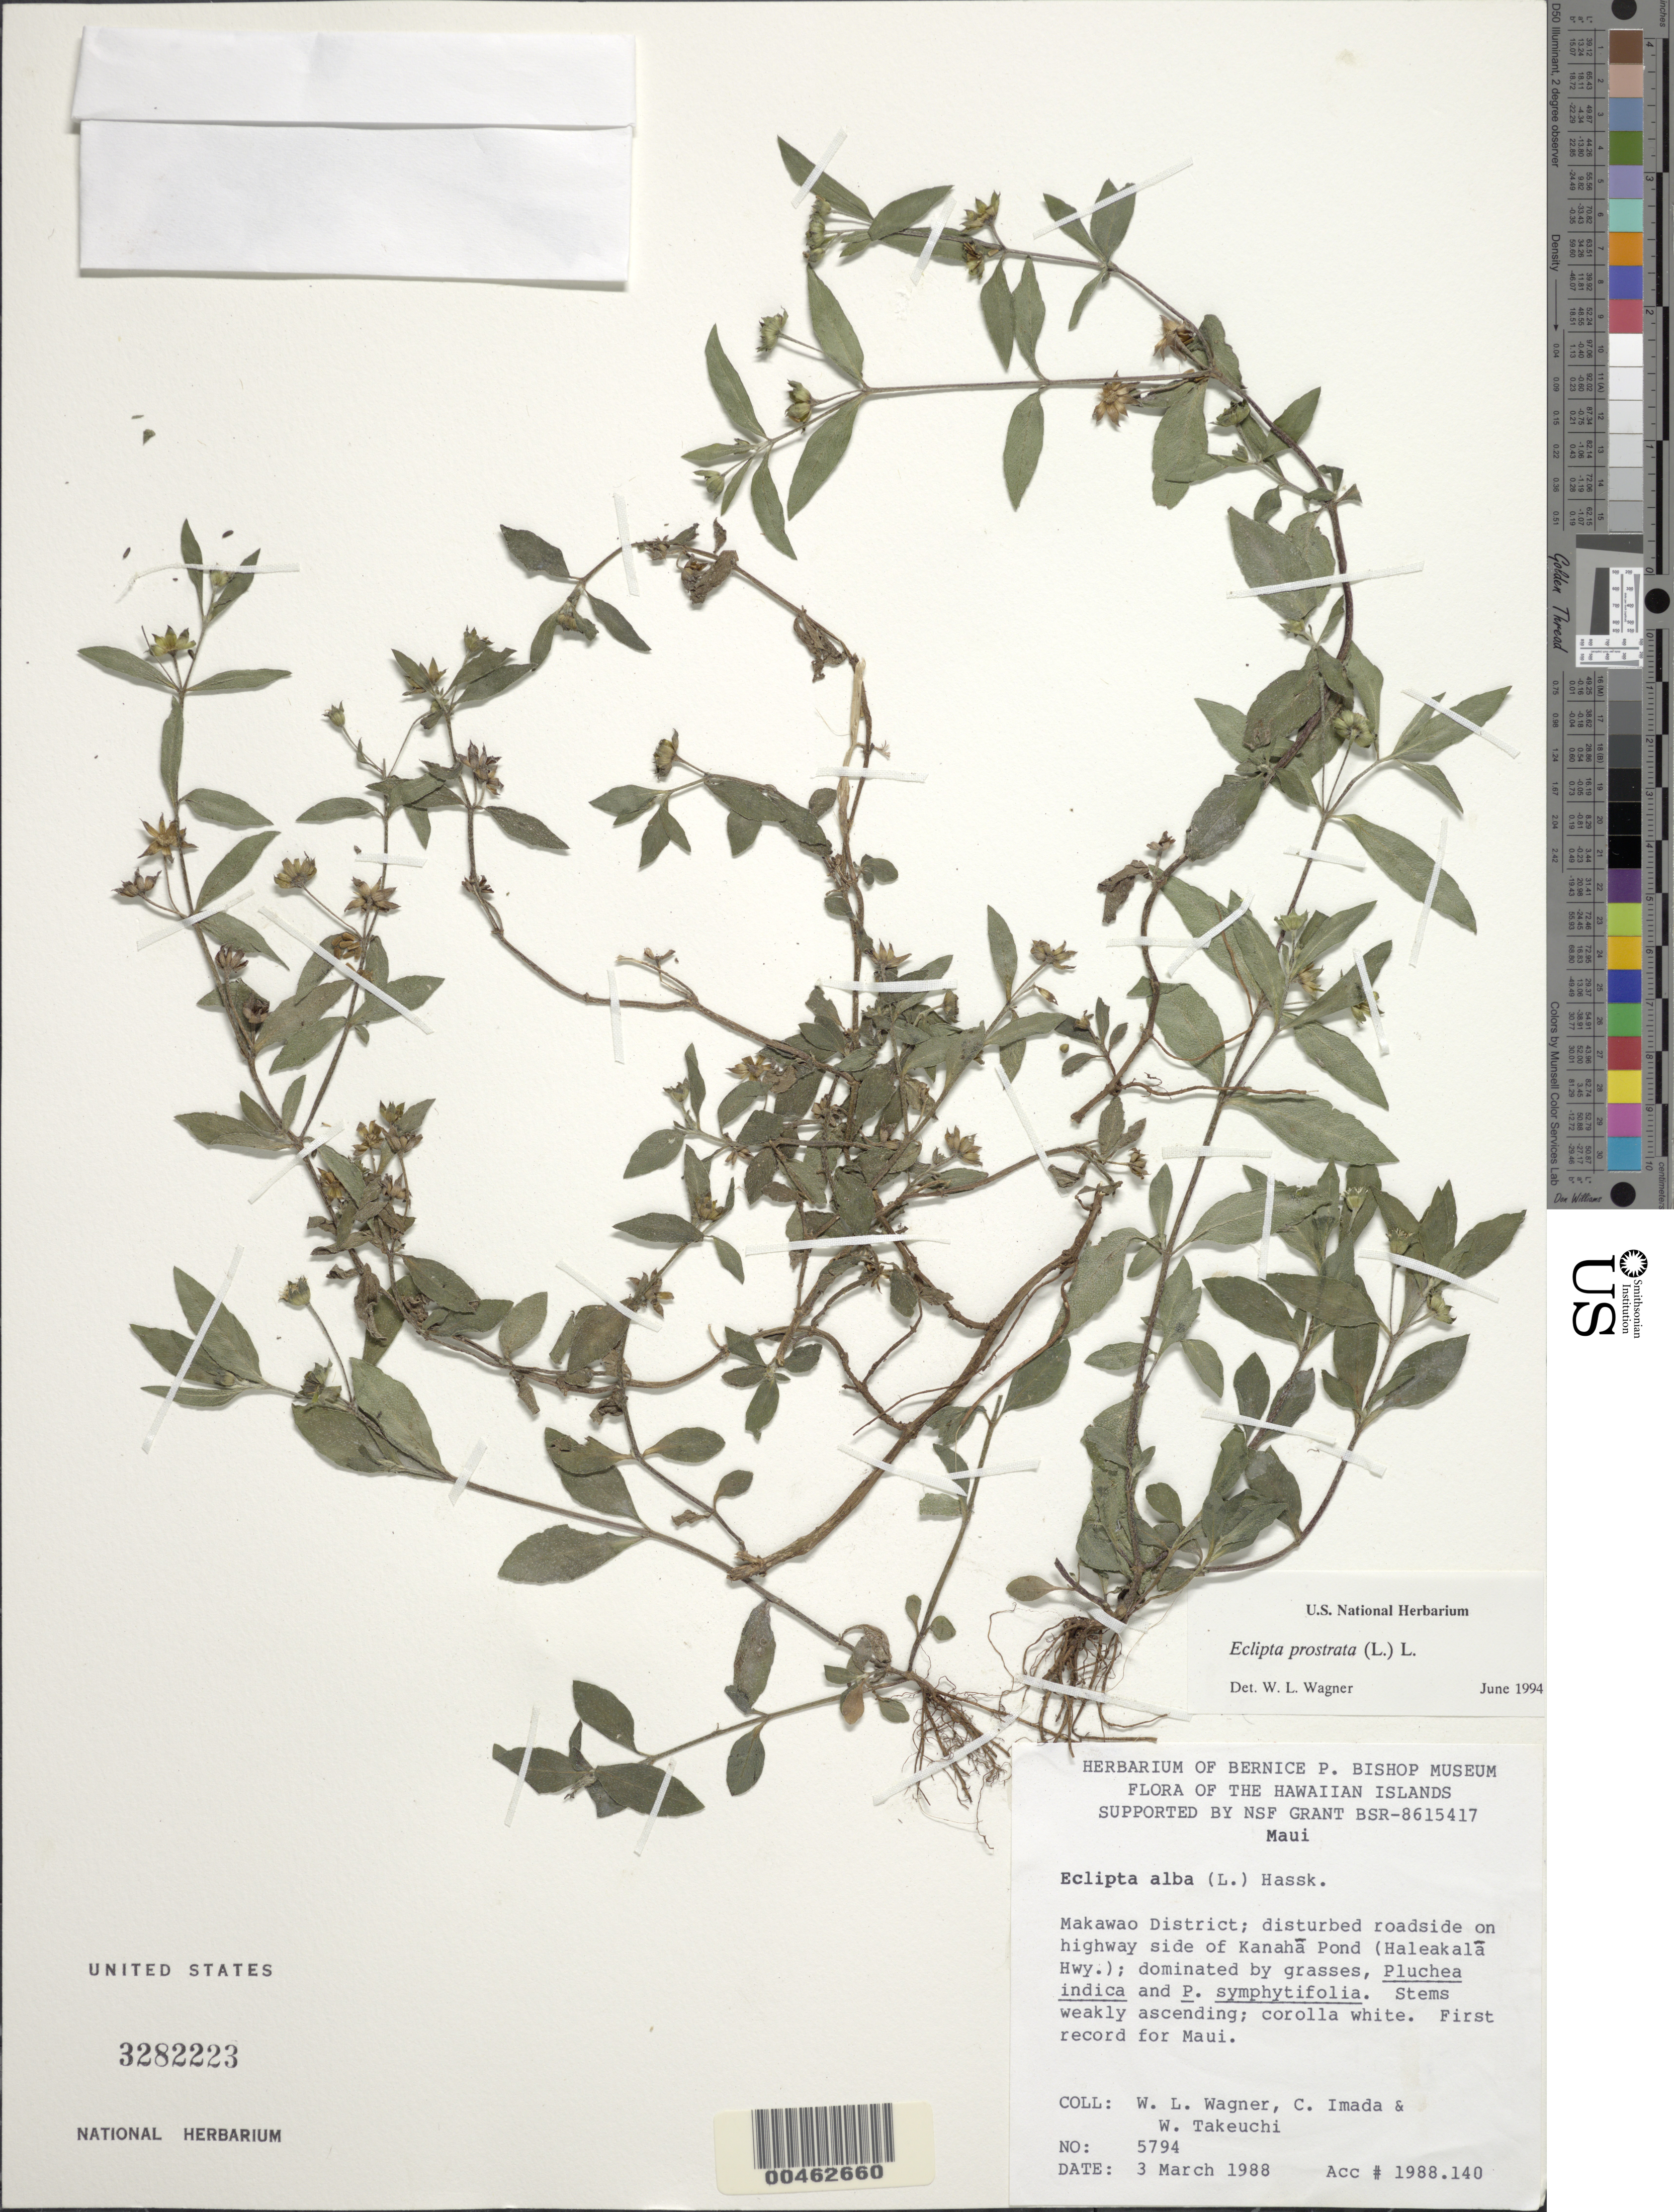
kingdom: Plantae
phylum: Tracheophyta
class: Magnoliopsida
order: Asterales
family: Asteraceae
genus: Eclipta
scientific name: Eclipta prostrata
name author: (L.) L.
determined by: Wagner, W. L., (BOT), Smithsonian Institution - National Museum of Natural History (UNITED STATES)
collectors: W. L. Wagner, C. Imada & W. N. Takeuchi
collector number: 5794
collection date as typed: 3 Mar 1988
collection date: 1988-03-03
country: United States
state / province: Hawaii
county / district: Maui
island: Maui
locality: Makawao District; disturbed roadside on highway side of Kanaha Pond (Haleakala Hwy.)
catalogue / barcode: US 3282223